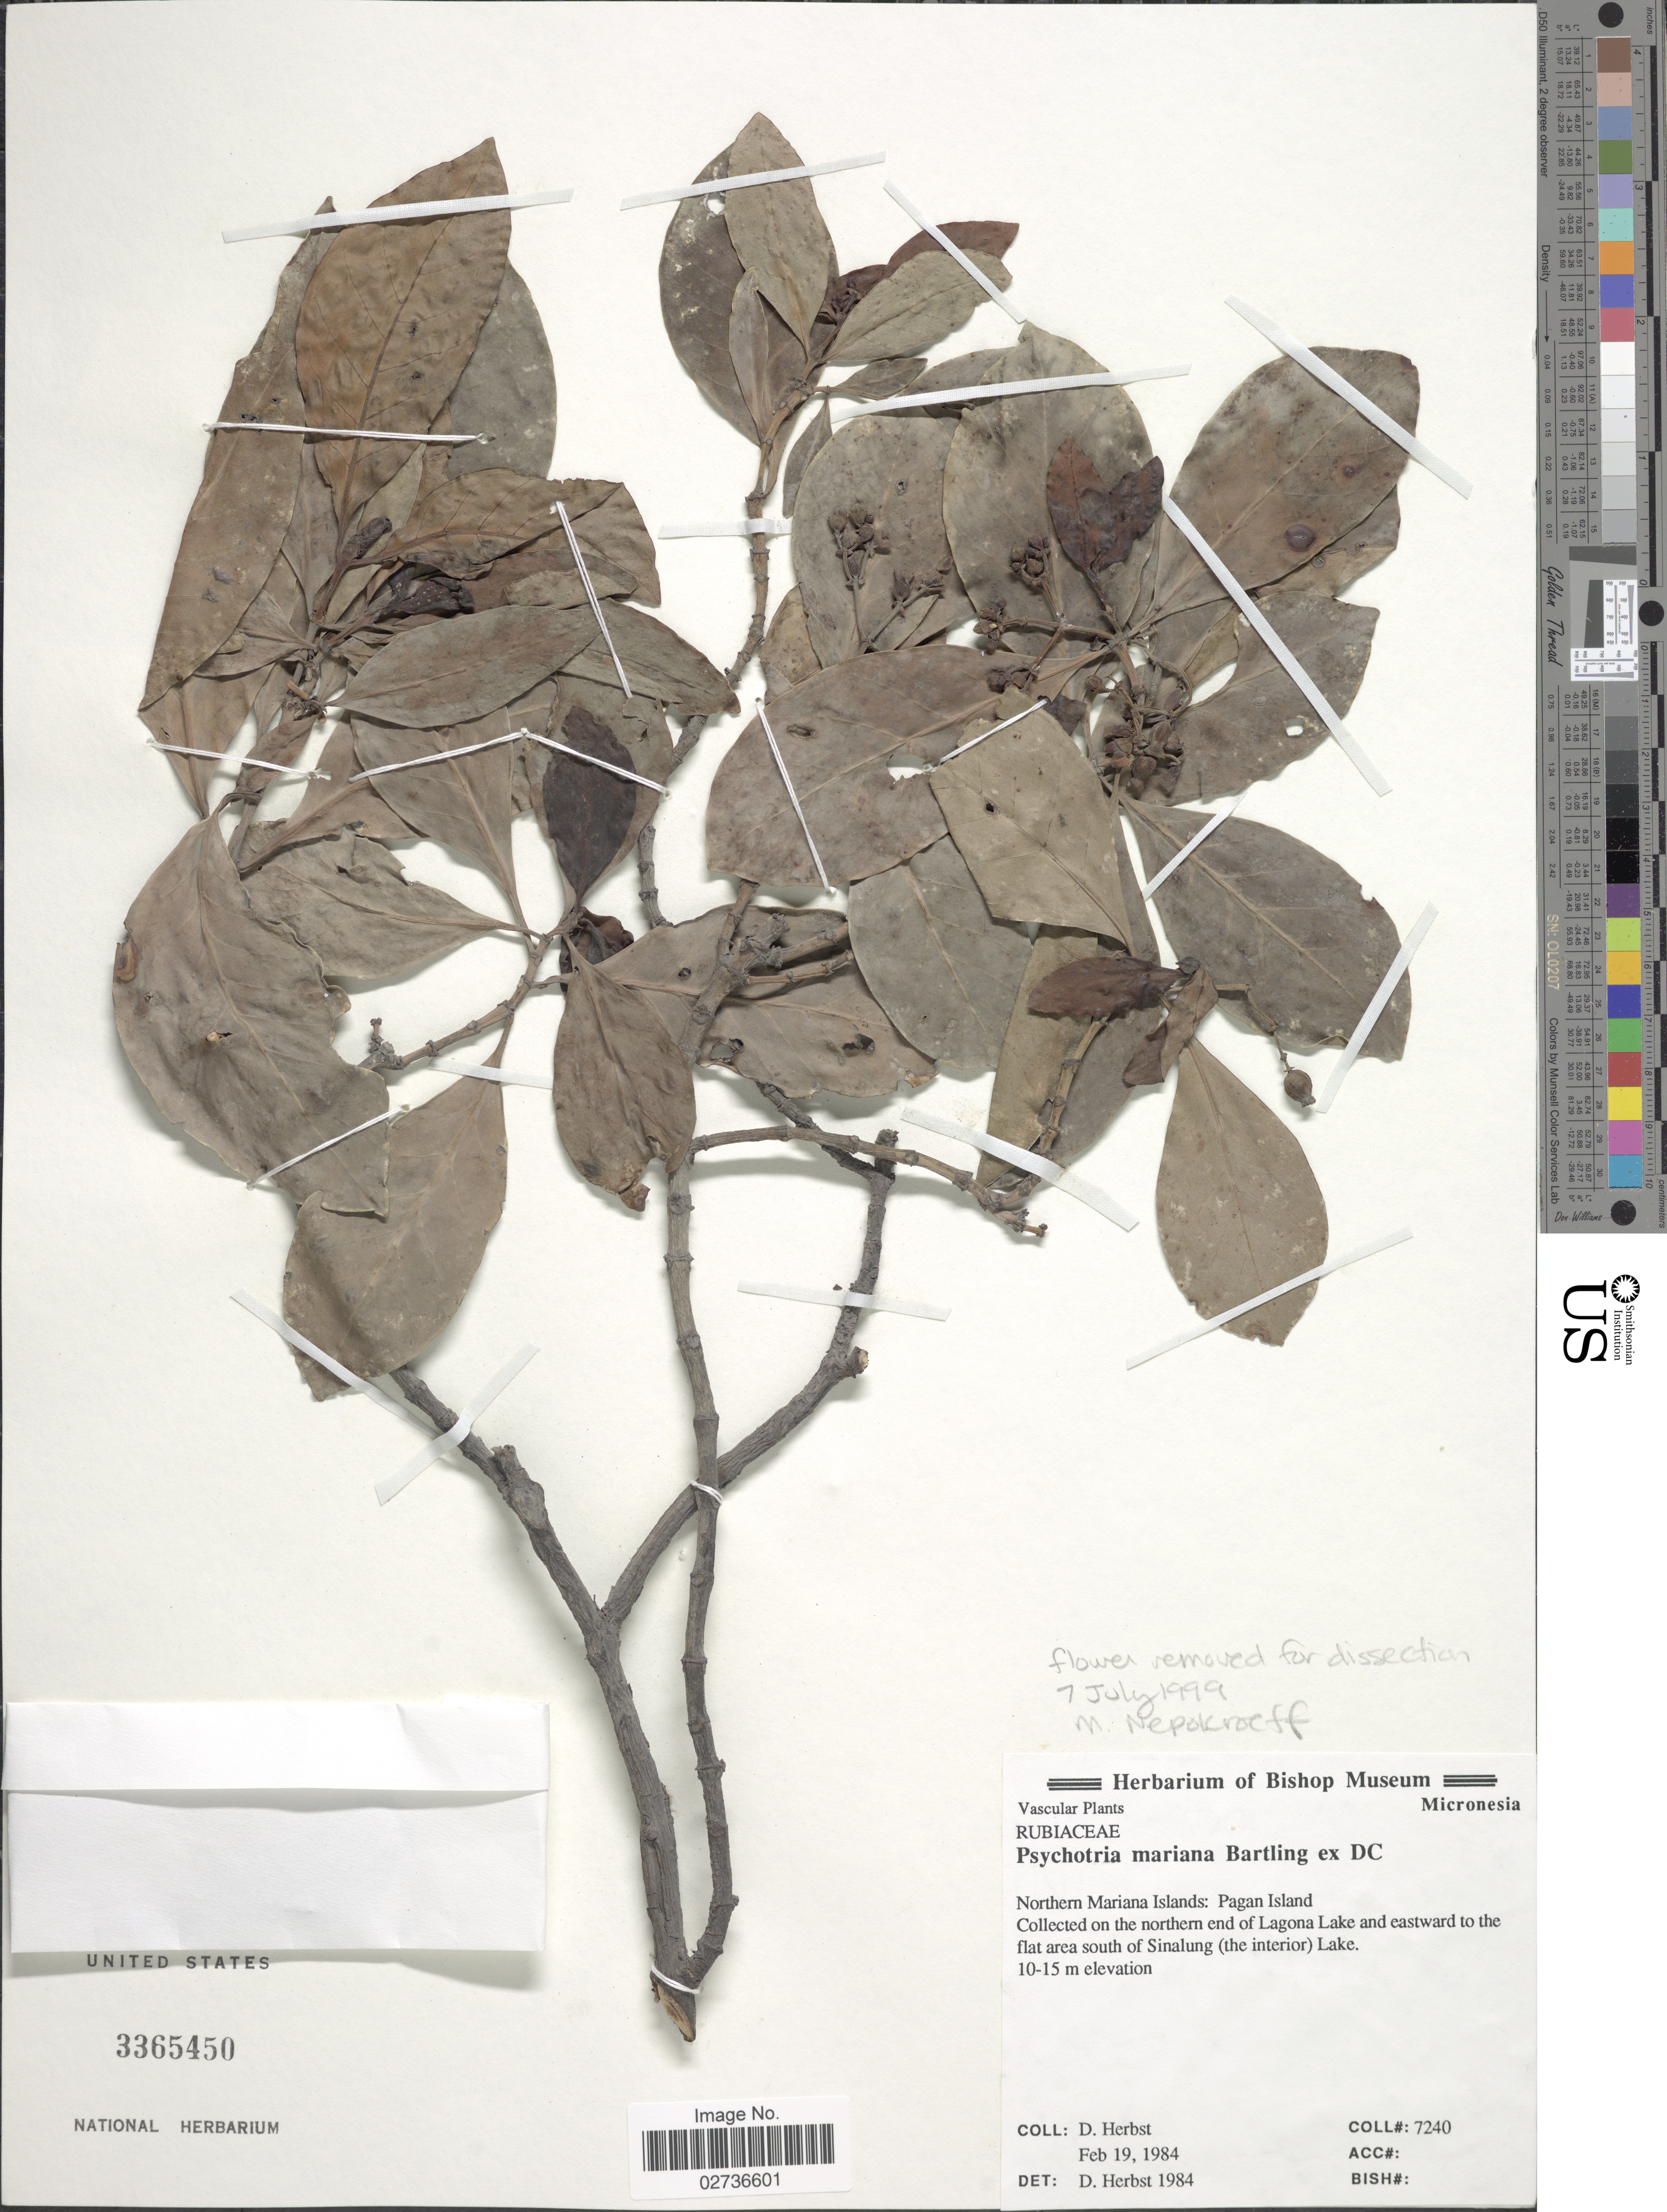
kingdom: Plantae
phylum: Tracheophyta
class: Magnoliopsida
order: Gentianales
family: Rubiaceae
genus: Psychotria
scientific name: Psychotria mariana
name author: Bartl. ex DC.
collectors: D. Herbst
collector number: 7240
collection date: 1984-02-19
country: Northern Mariana Islands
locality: Northern Mariana Islands: Pagan Island, on the northern end of Lagona Lake and eastward to the flat area south of Sinalung (the interior) Lake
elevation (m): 10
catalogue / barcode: US 3365450